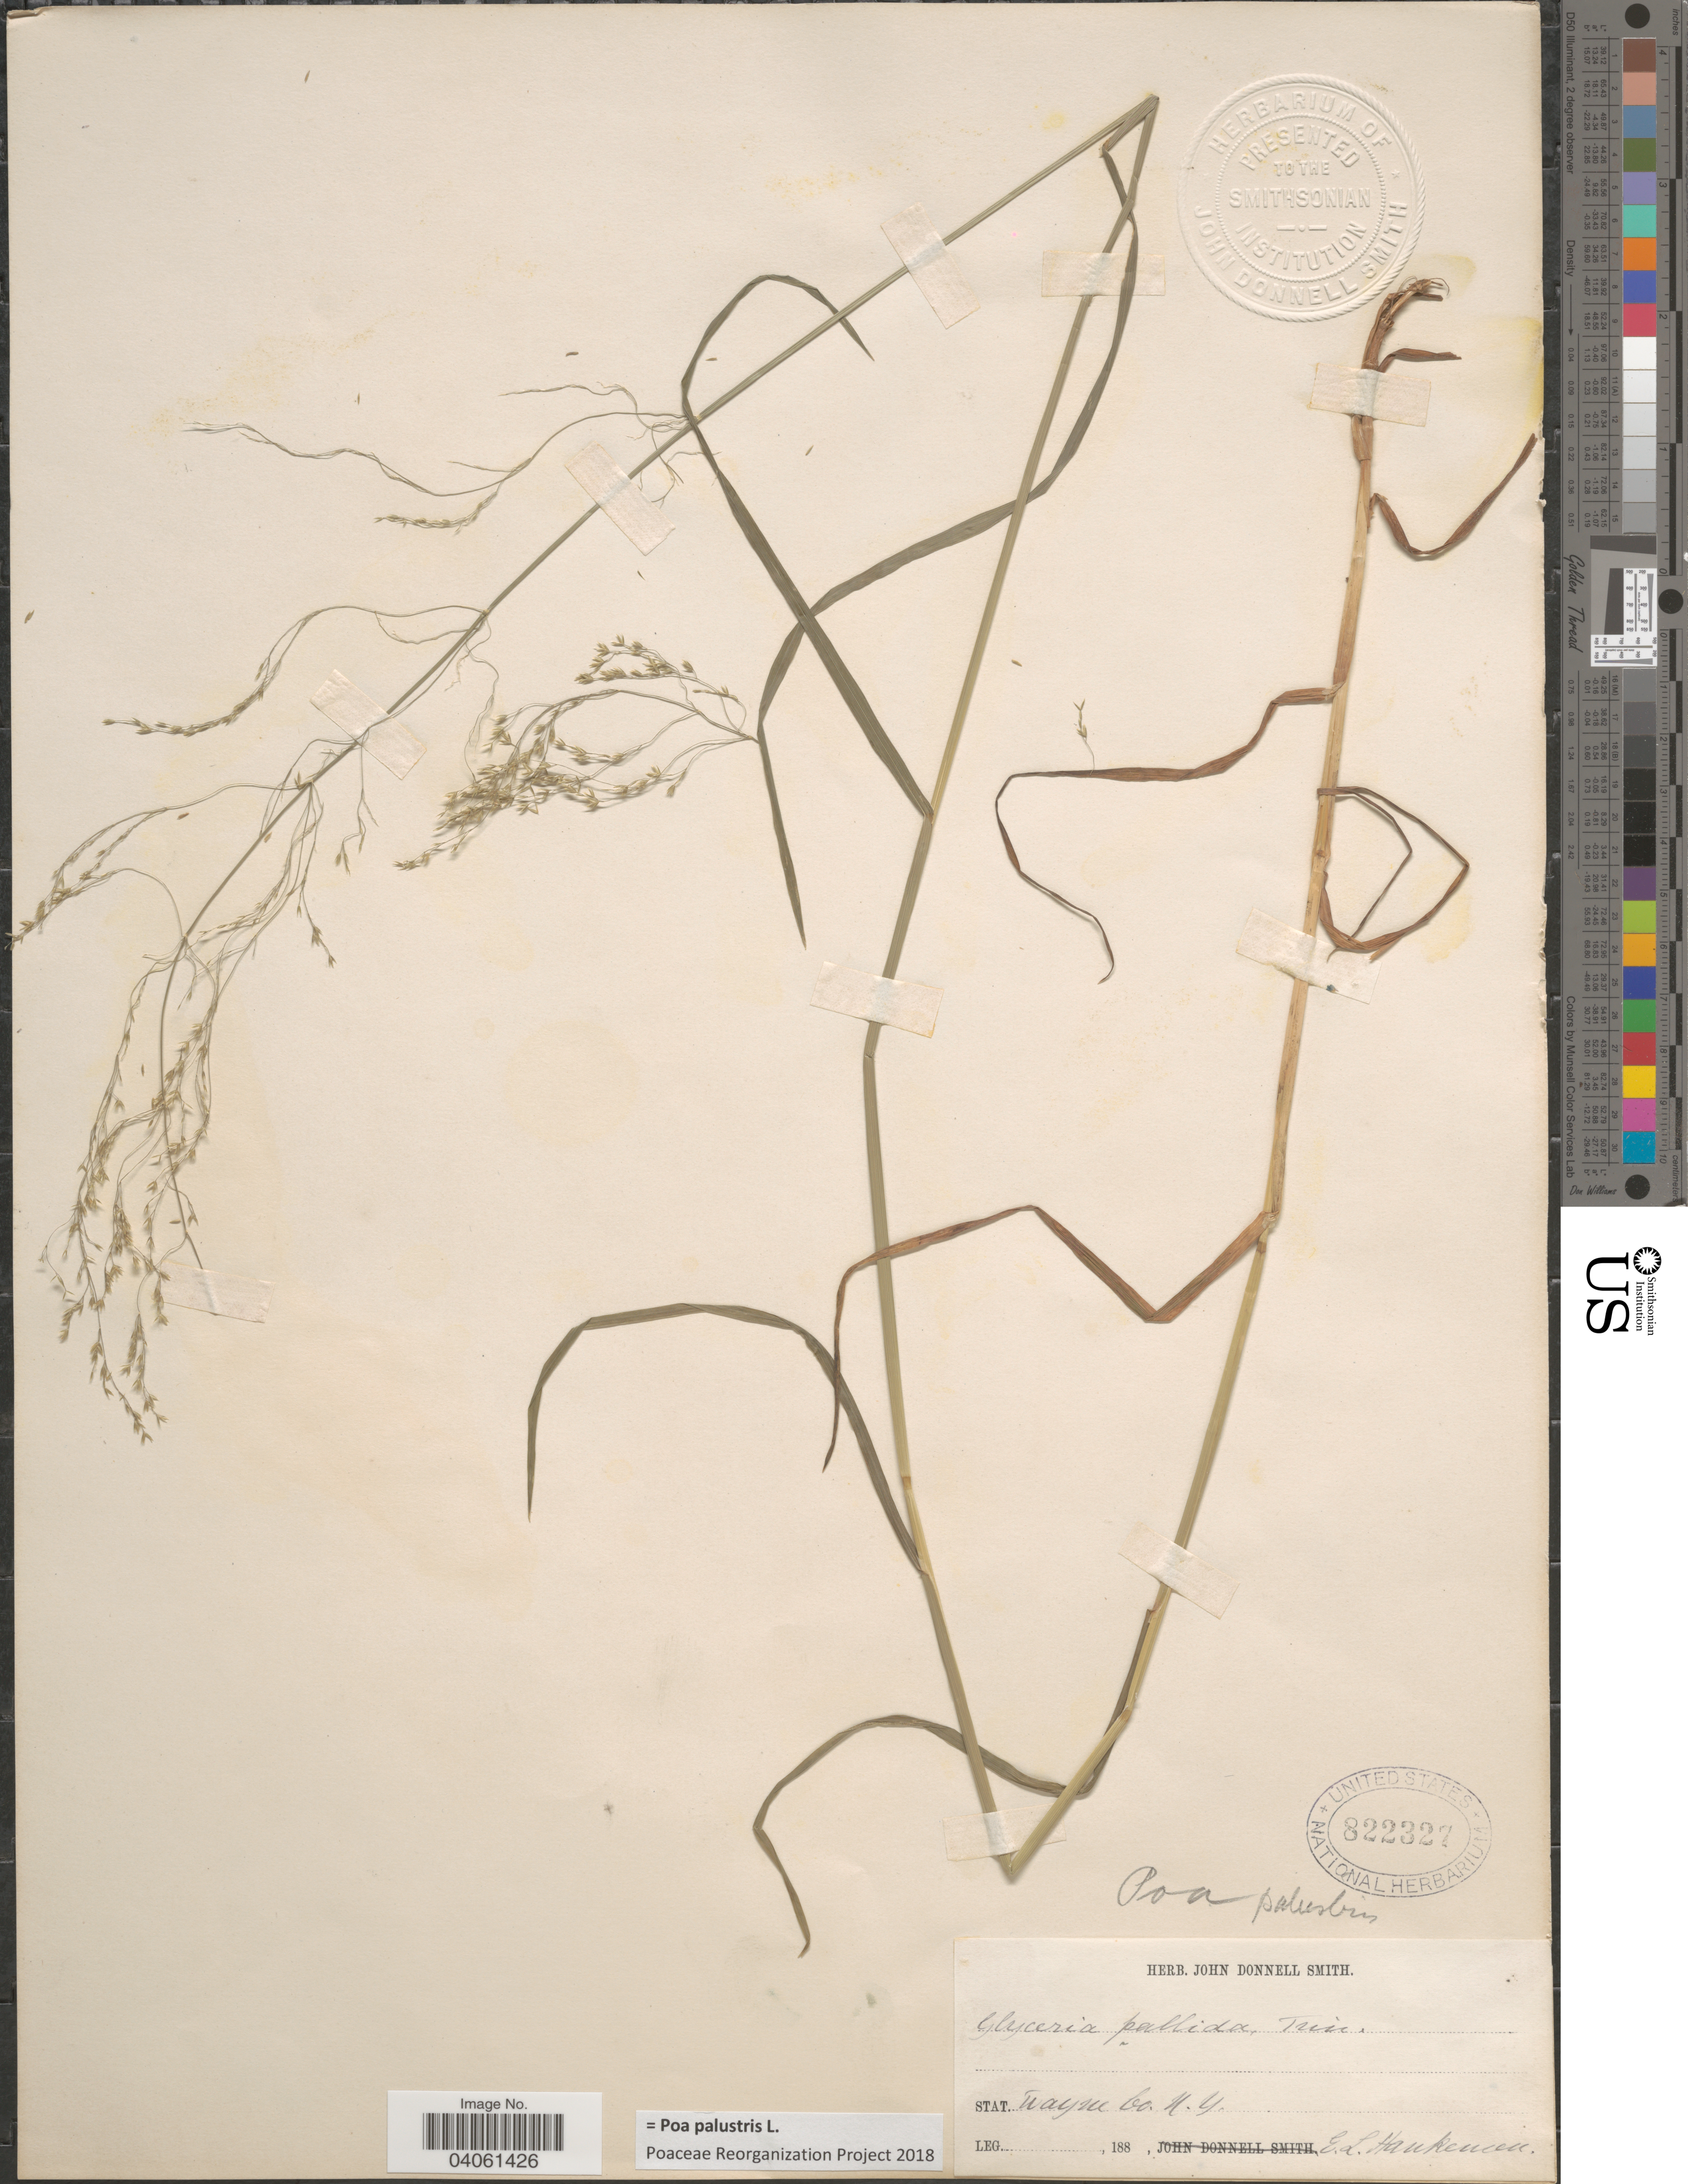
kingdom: Plantae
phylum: Tracheophyta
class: Liliopsida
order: Poales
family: Poaceae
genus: Poa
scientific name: Poa palustris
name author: L.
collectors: E. Hankenson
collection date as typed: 188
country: United States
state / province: New York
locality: Stat. Wayne Co.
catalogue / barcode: US 822327